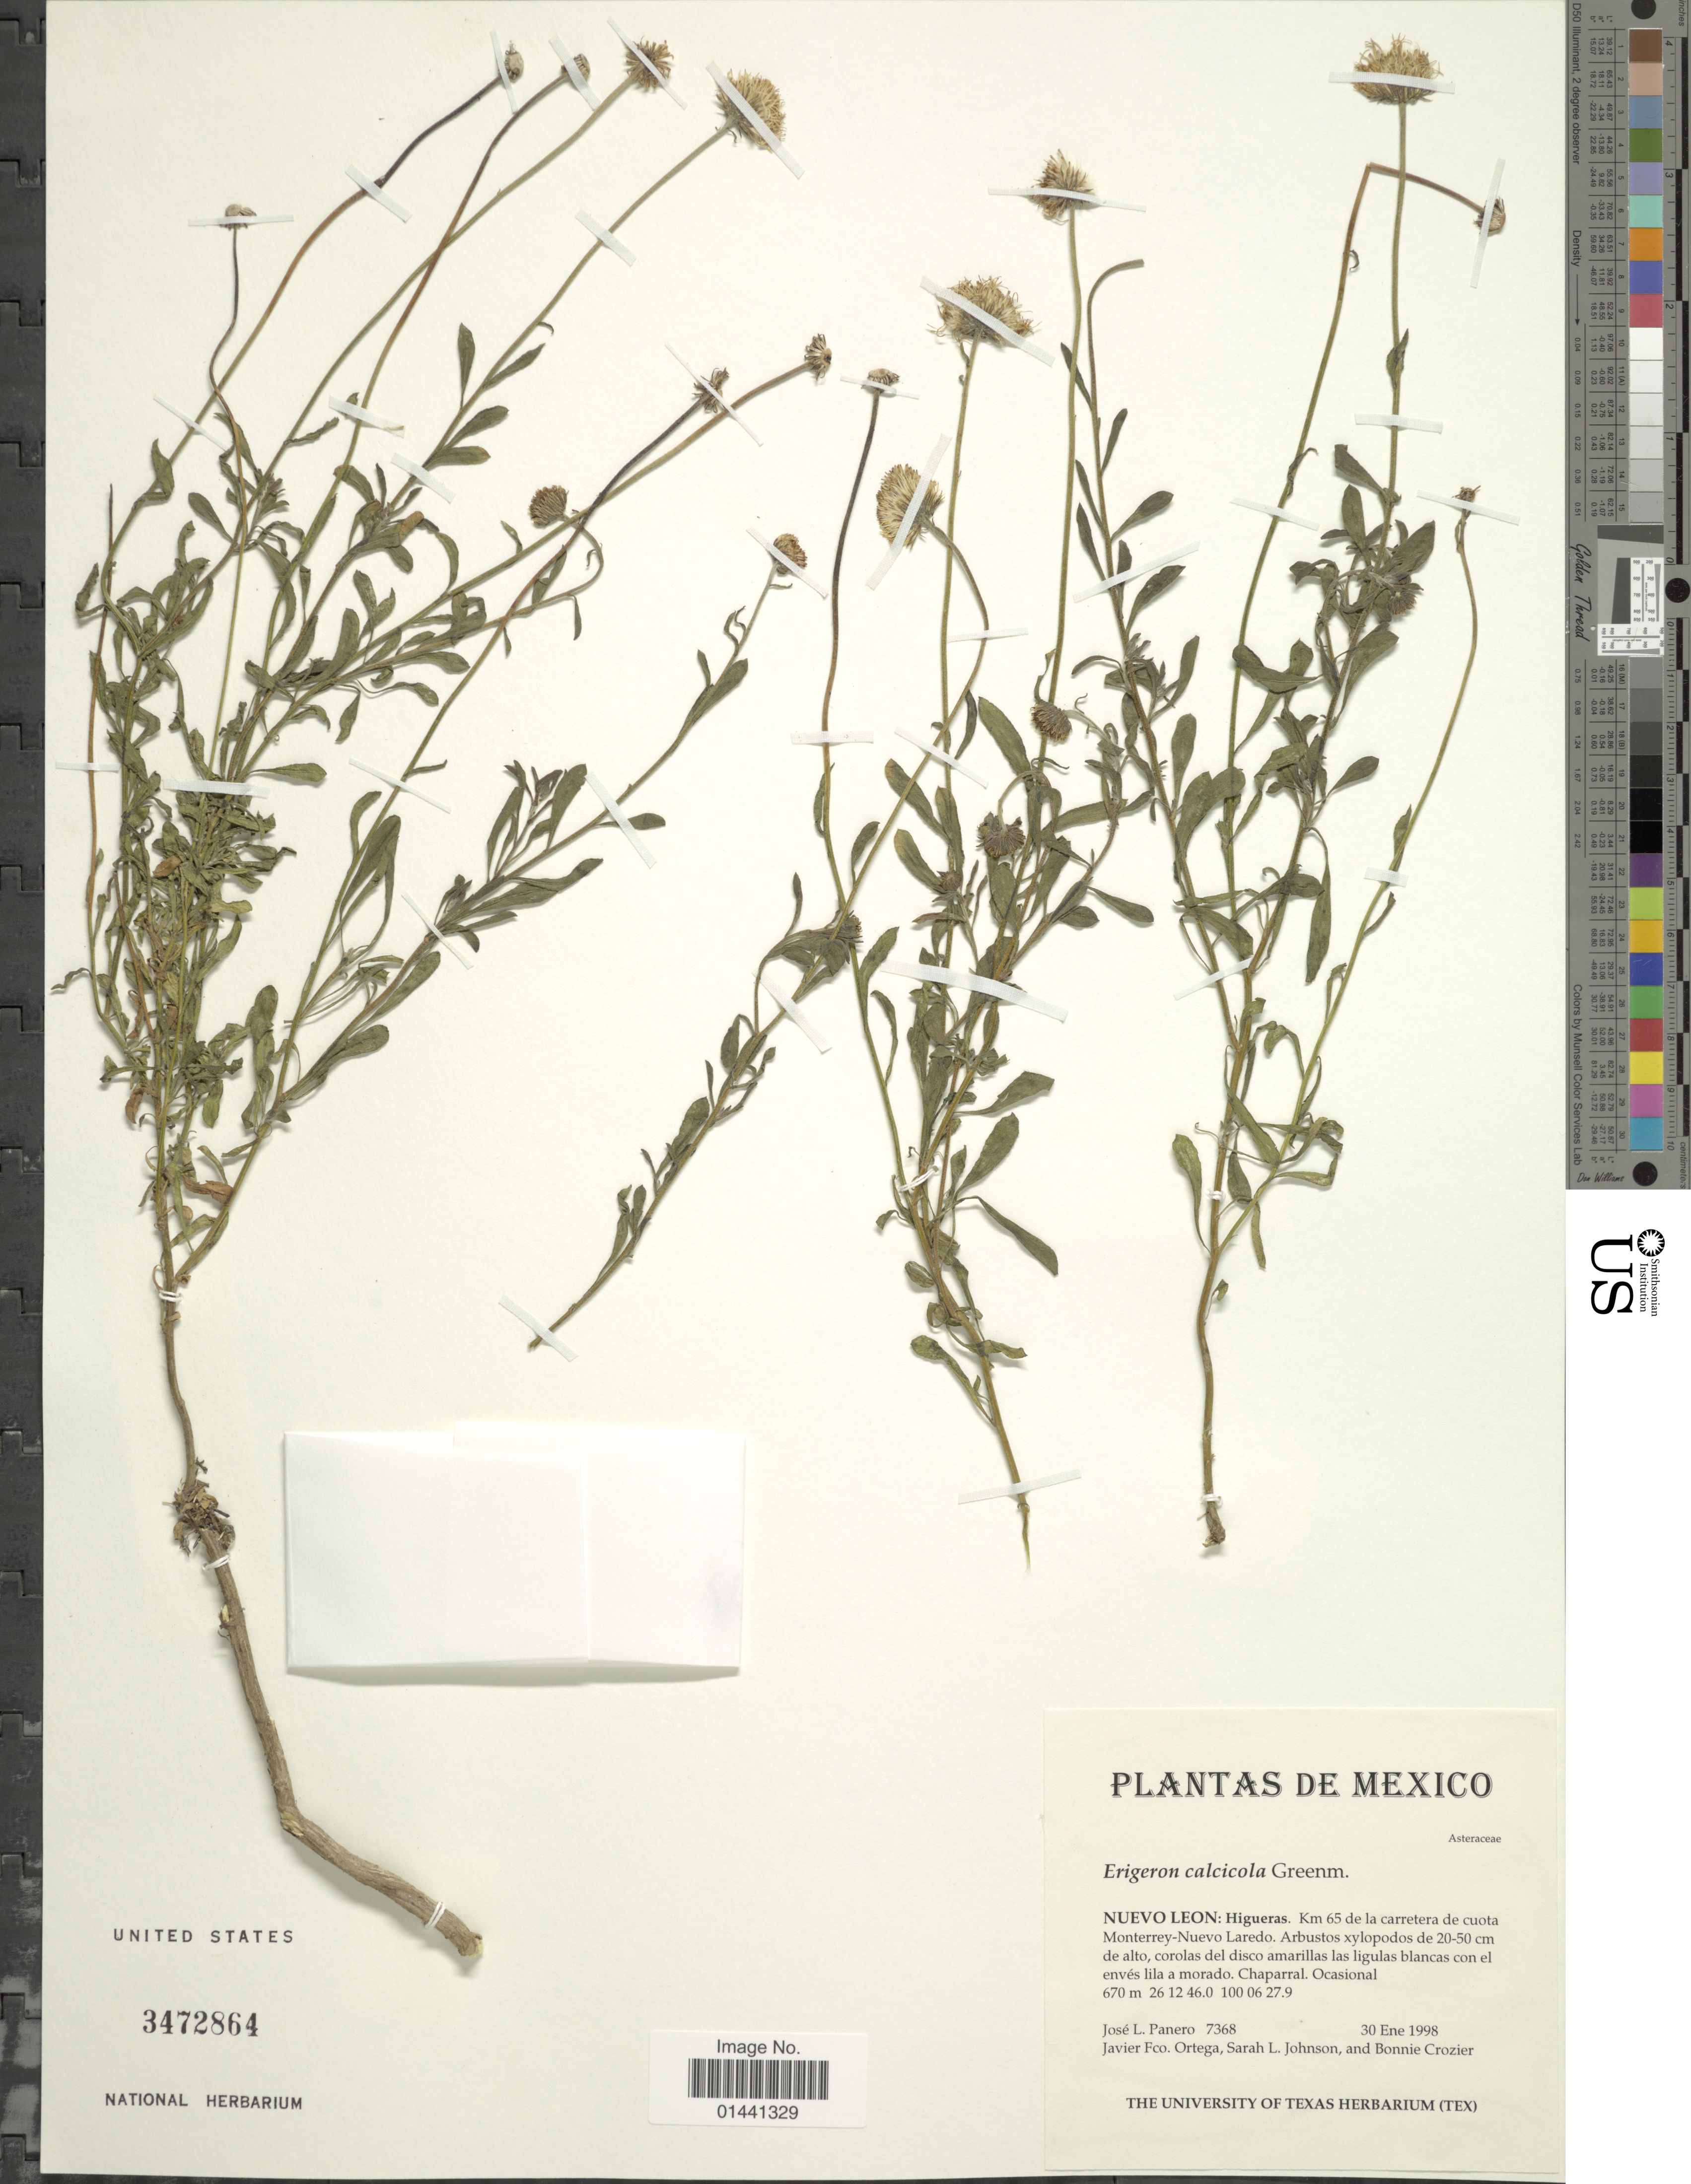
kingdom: Plantae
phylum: Tracheophyta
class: Magnoliopsida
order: Asterales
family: Asteraceae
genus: Erigeron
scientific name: Erigeron calcicola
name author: Greenm.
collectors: J. L. Panero, J. Ortega, S. Johnson & B. Crozier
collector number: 7368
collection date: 1998-01-30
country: Mexico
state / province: Nuevo León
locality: Higueras, Km 65 de la carretera de cuota Monterrey-Nuevo Laredo, Chaparral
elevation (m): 670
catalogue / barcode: US 2472864